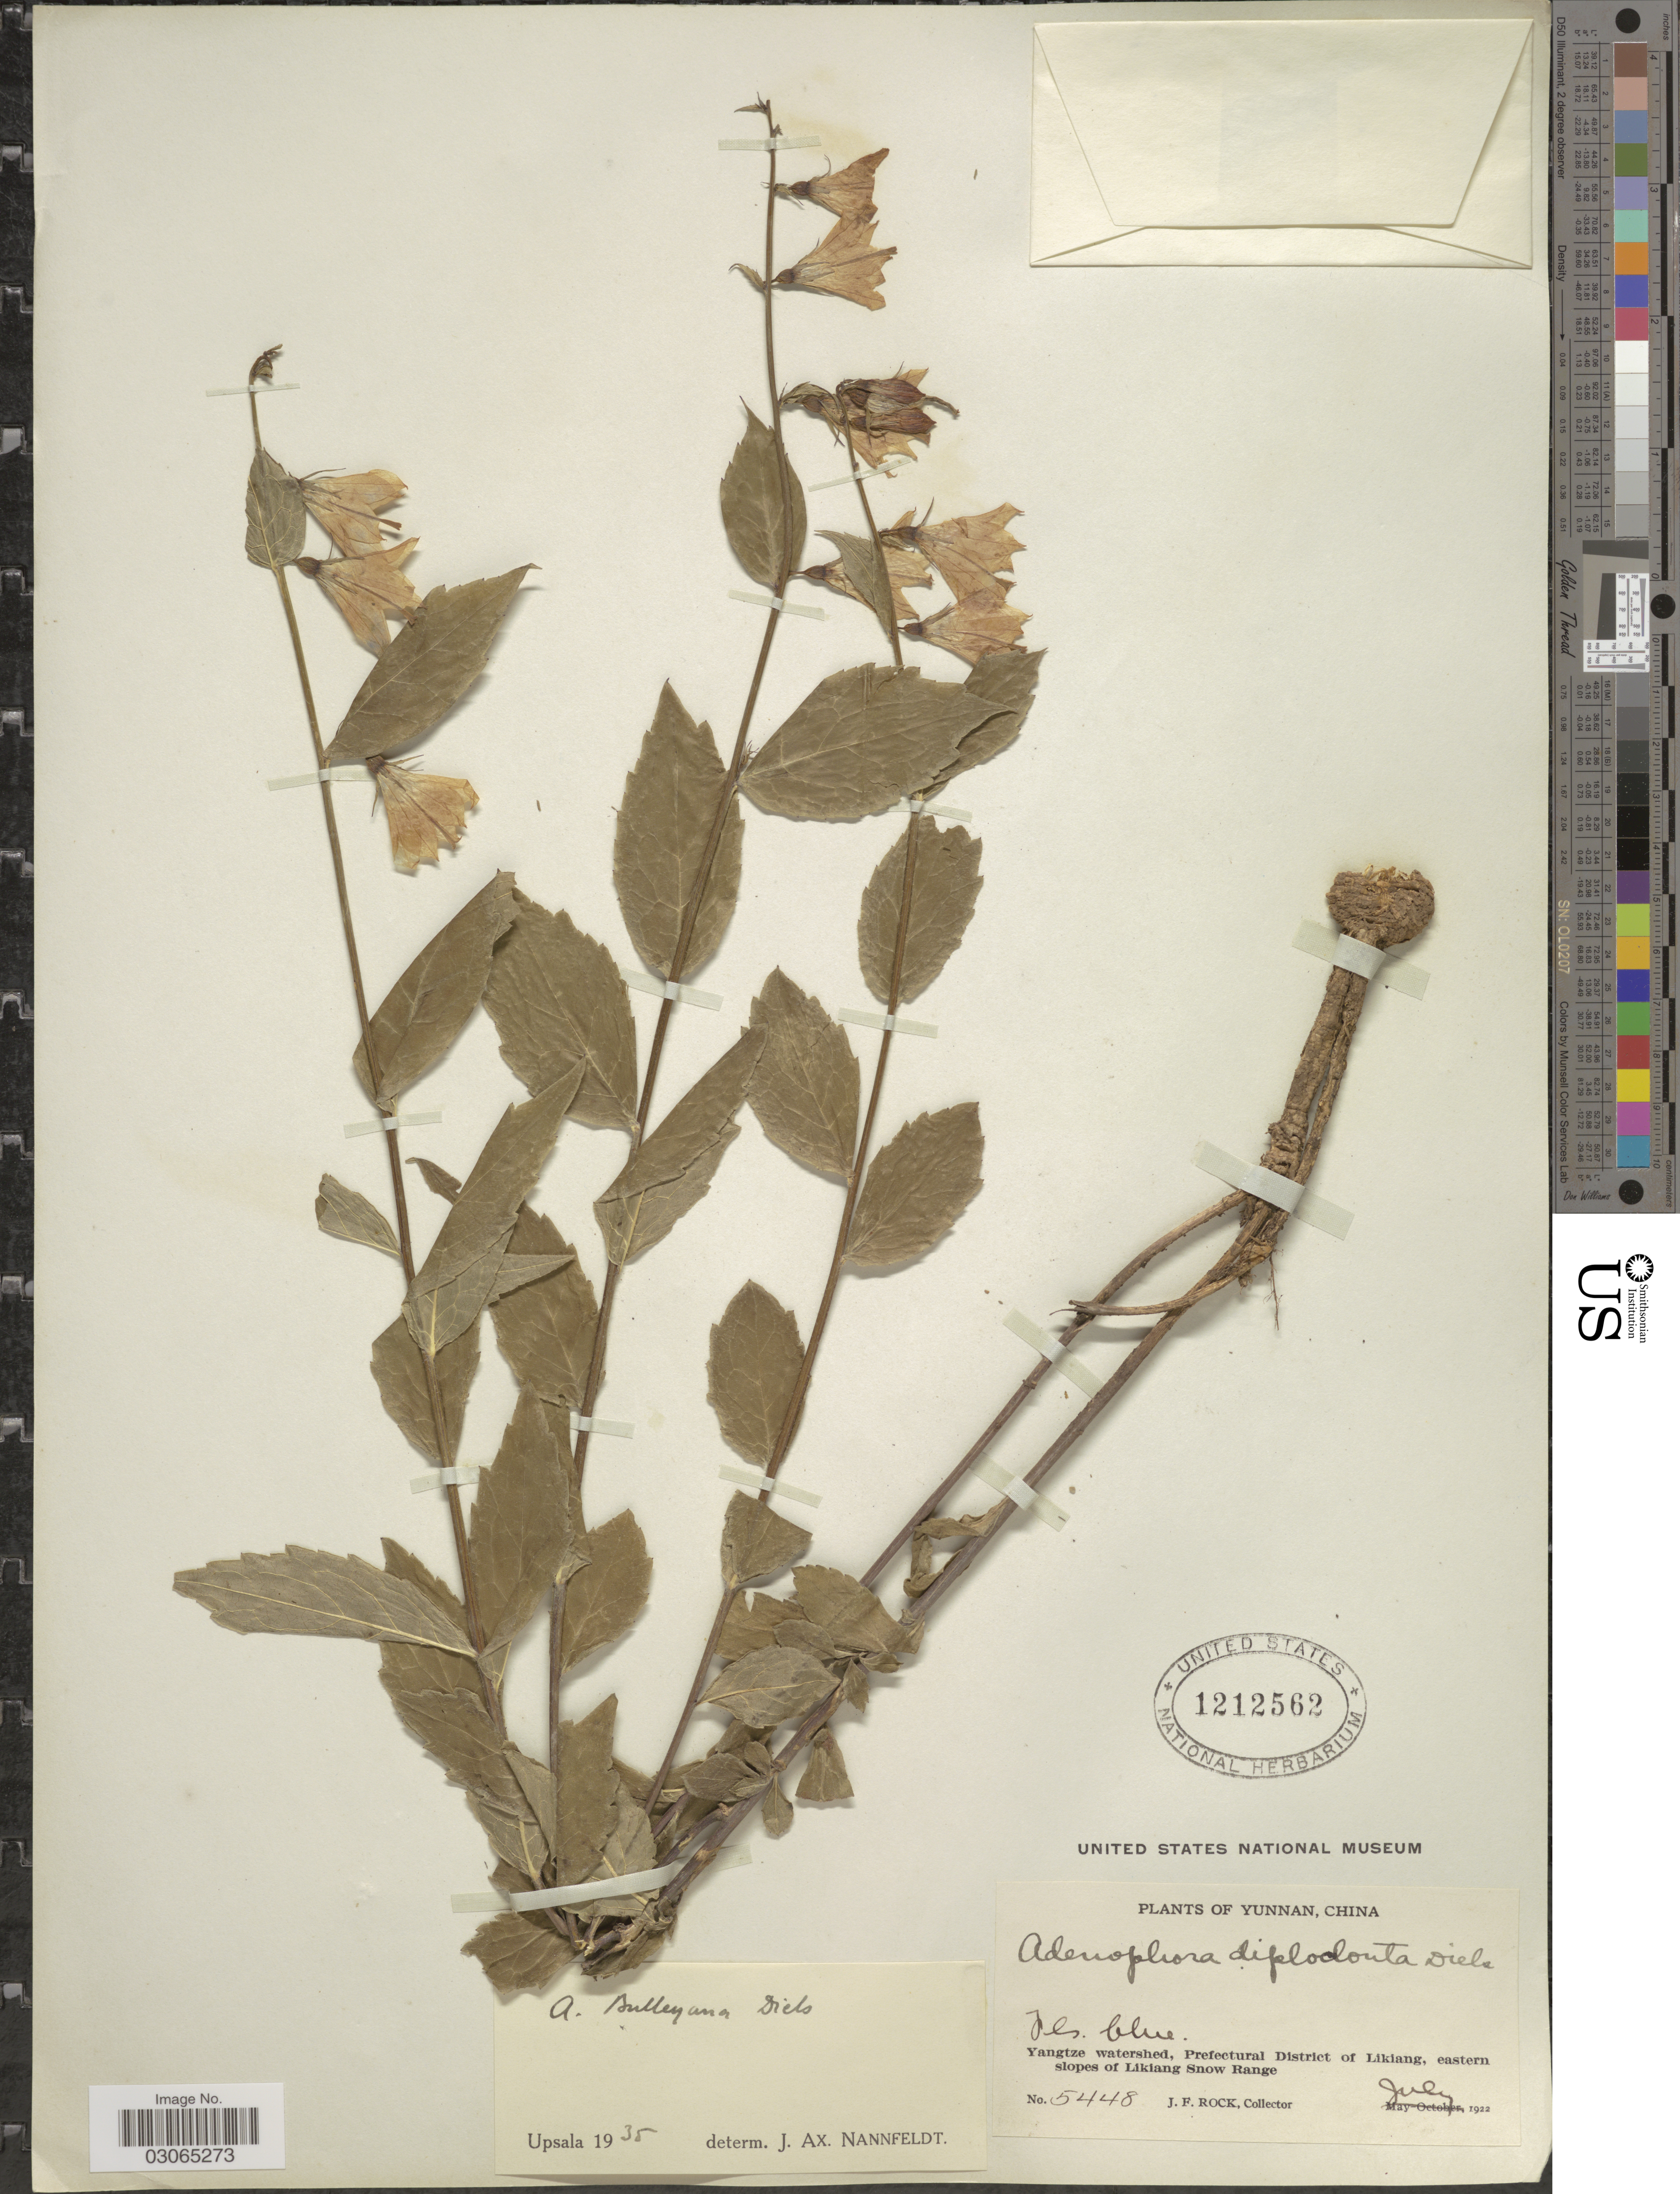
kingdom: Plantae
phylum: Tracheophyta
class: Magnoliopsida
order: Asterales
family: Campanulaceae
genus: Adenophora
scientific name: Adenophora bulleyana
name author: Diels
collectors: J. Rock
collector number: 5448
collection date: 1922-07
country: China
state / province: Yunnan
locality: Yangtze watershed, Prefectural District of Likiang, eastern slopes of Likiang Snow Range.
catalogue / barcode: US 1212562